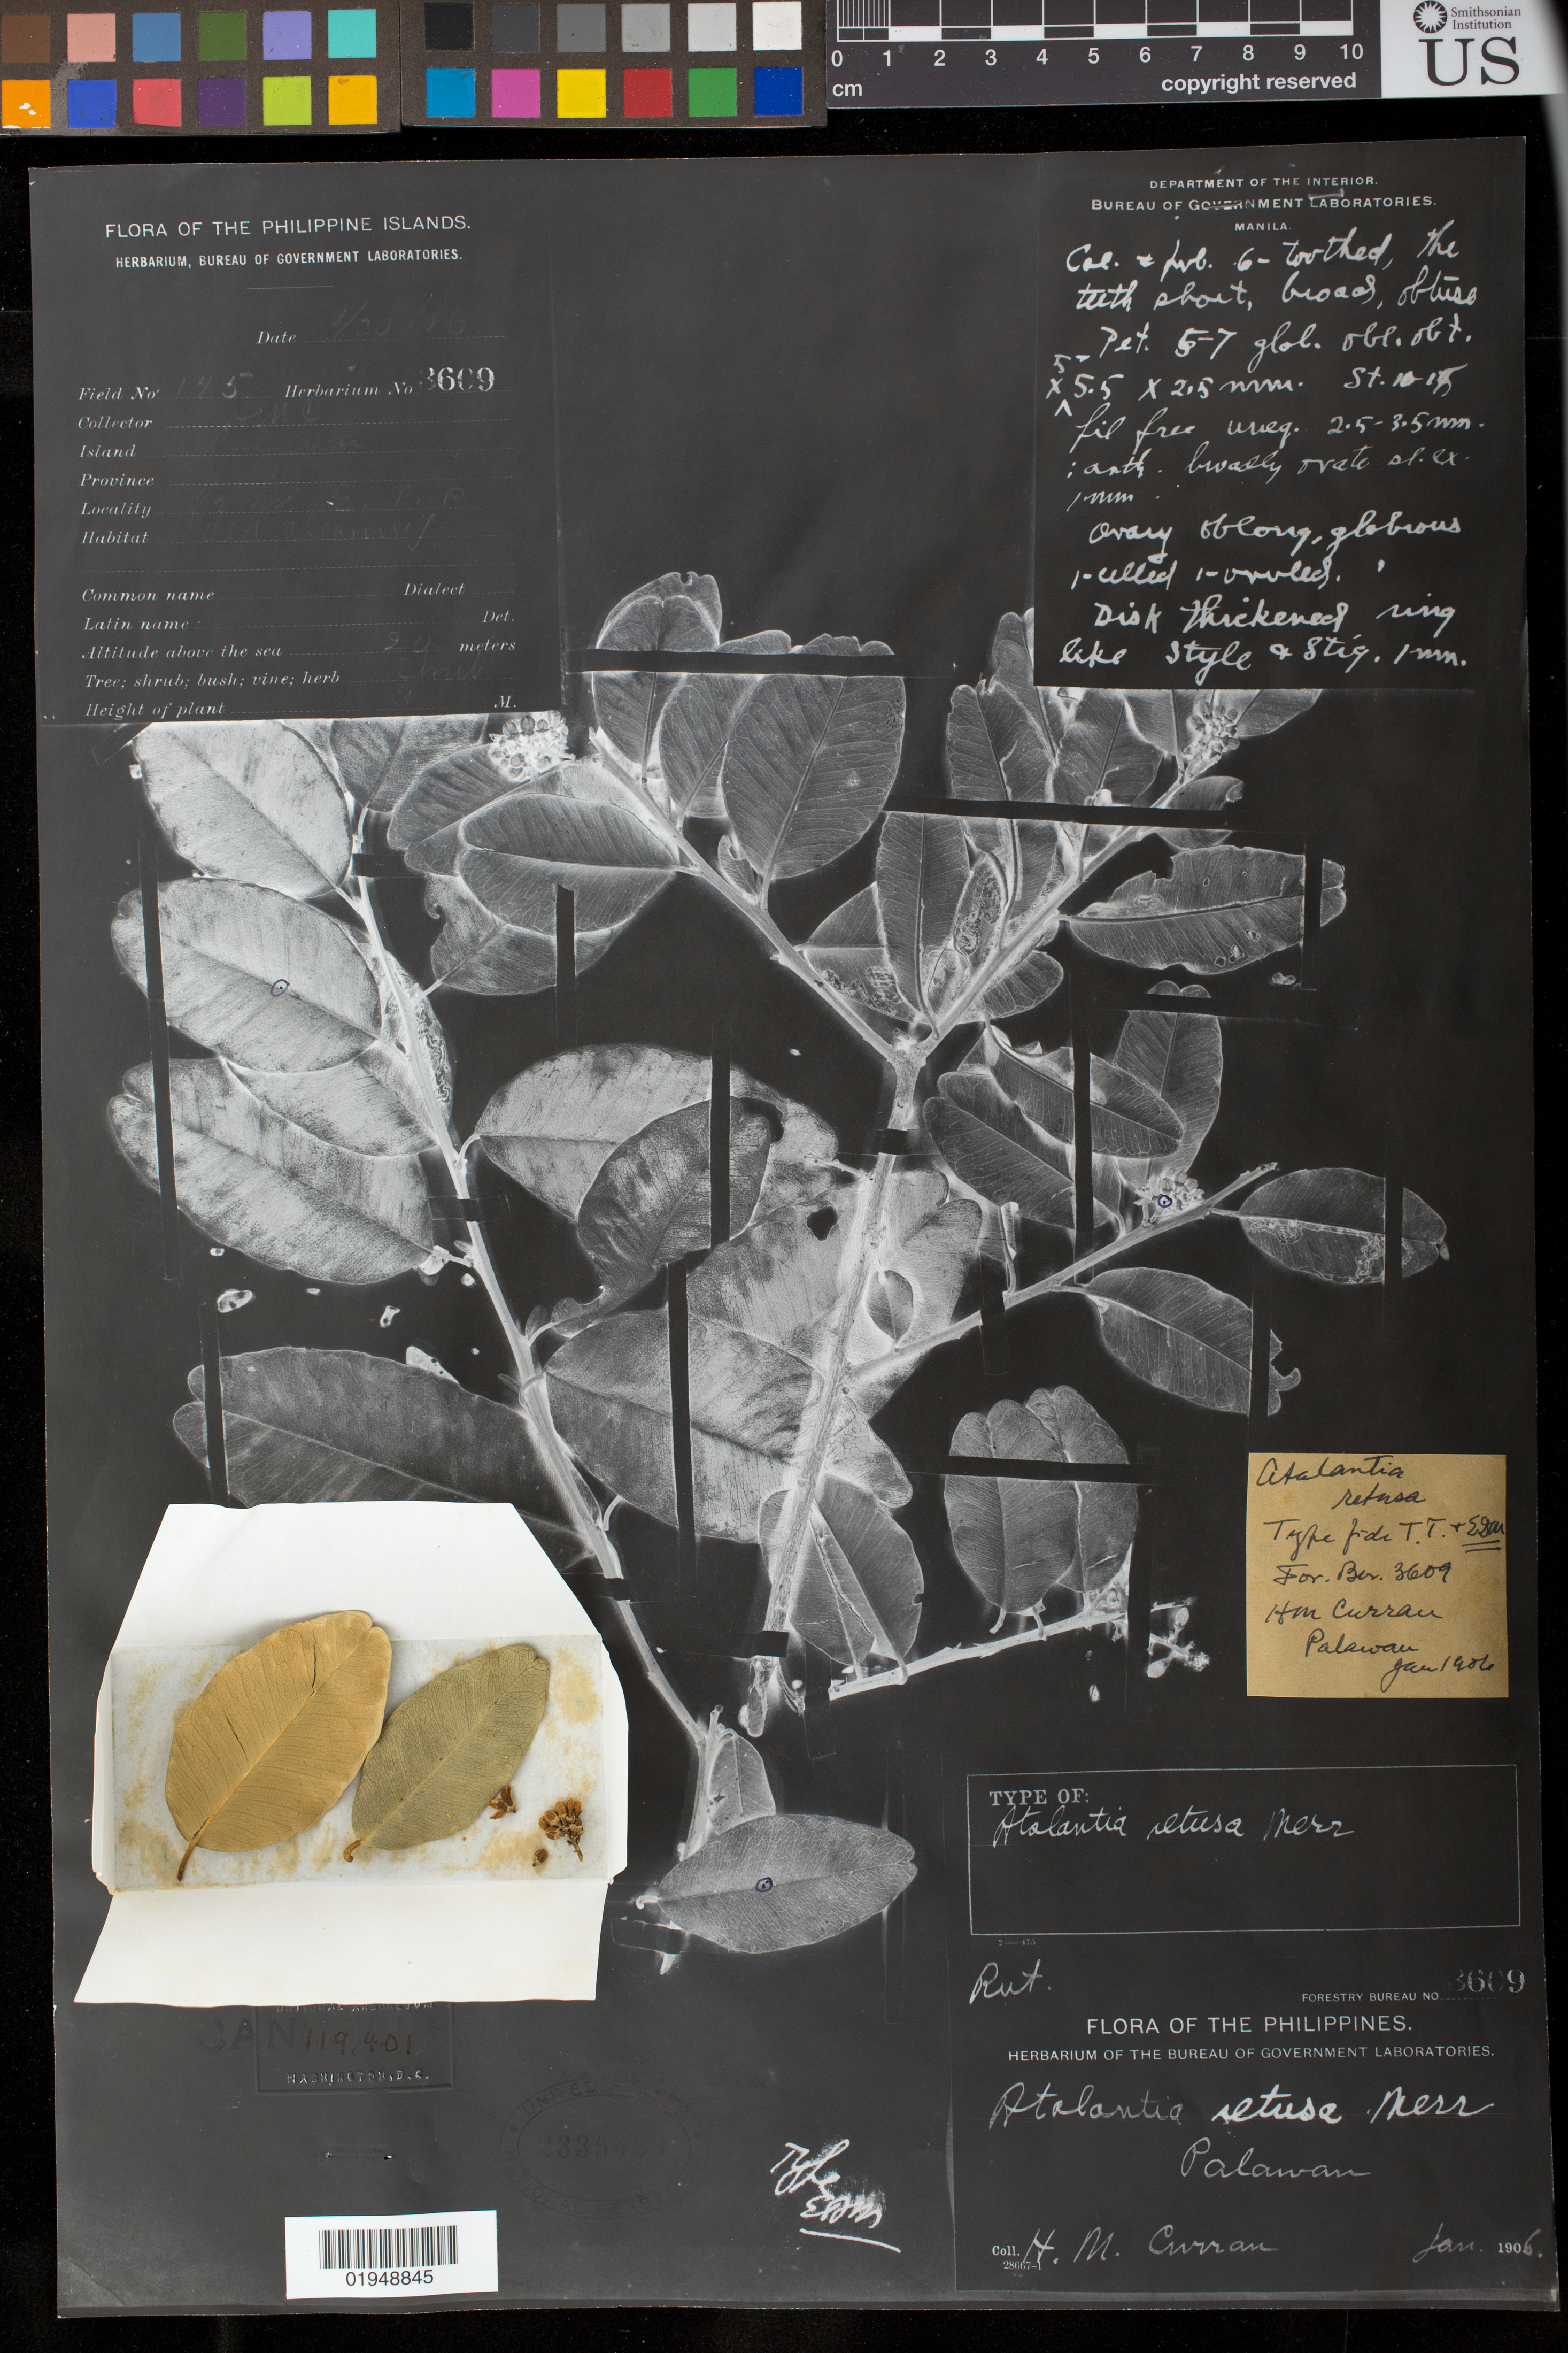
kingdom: Plantae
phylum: Tracheophyta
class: Magnoliopsida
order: Sapindales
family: Rutaceae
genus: Atalantia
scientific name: Atalantia retusa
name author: Merr.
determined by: Tamaka, Tyozaburo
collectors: H. M. Curran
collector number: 145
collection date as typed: Jan 1906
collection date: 1906-01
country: Philippines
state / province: Mimaropa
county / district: Palawan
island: Palawan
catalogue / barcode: US 2335428